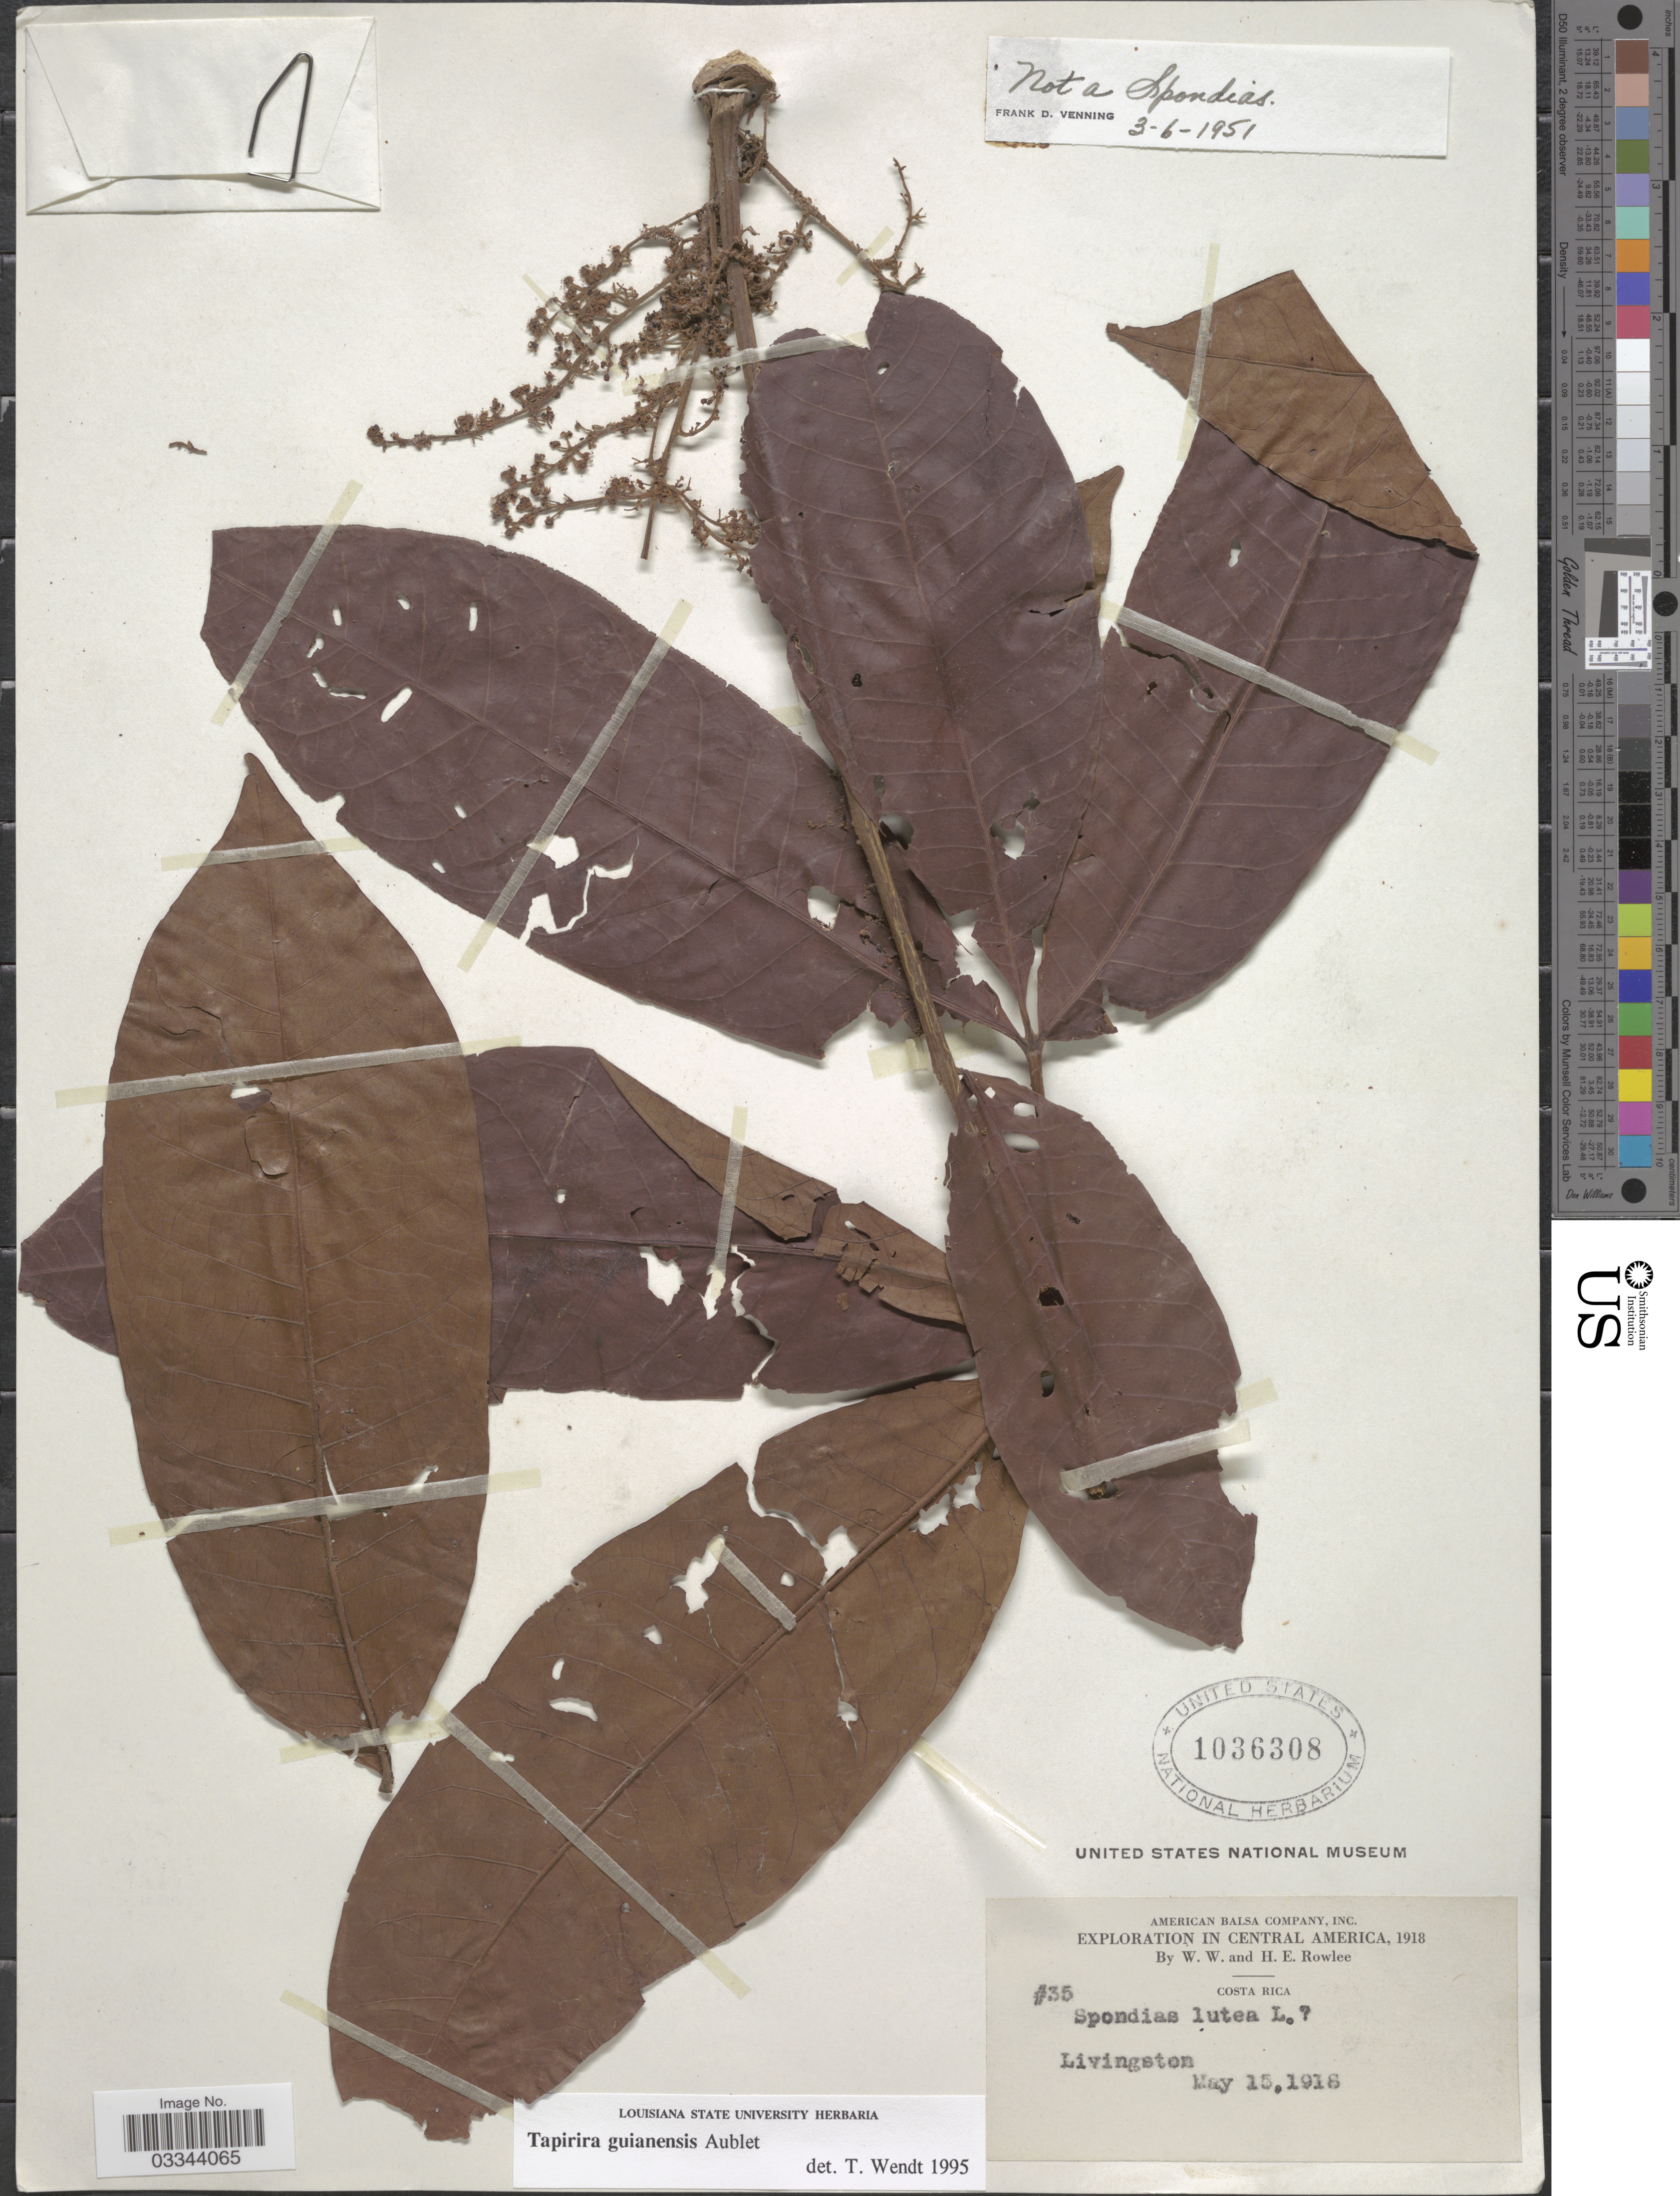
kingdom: Plantae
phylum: Tracheophyta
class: Magnoliopsida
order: Sapindales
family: Anacardiaceae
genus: Tapirira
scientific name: Tapirira guianensis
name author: Aubl.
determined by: Mitchell, John D.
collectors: W. W. Rowlee & H. E. Rowlee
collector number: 35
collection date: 1918-05-15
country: Costa Rica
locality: Livingston.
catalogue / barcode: US 1036308